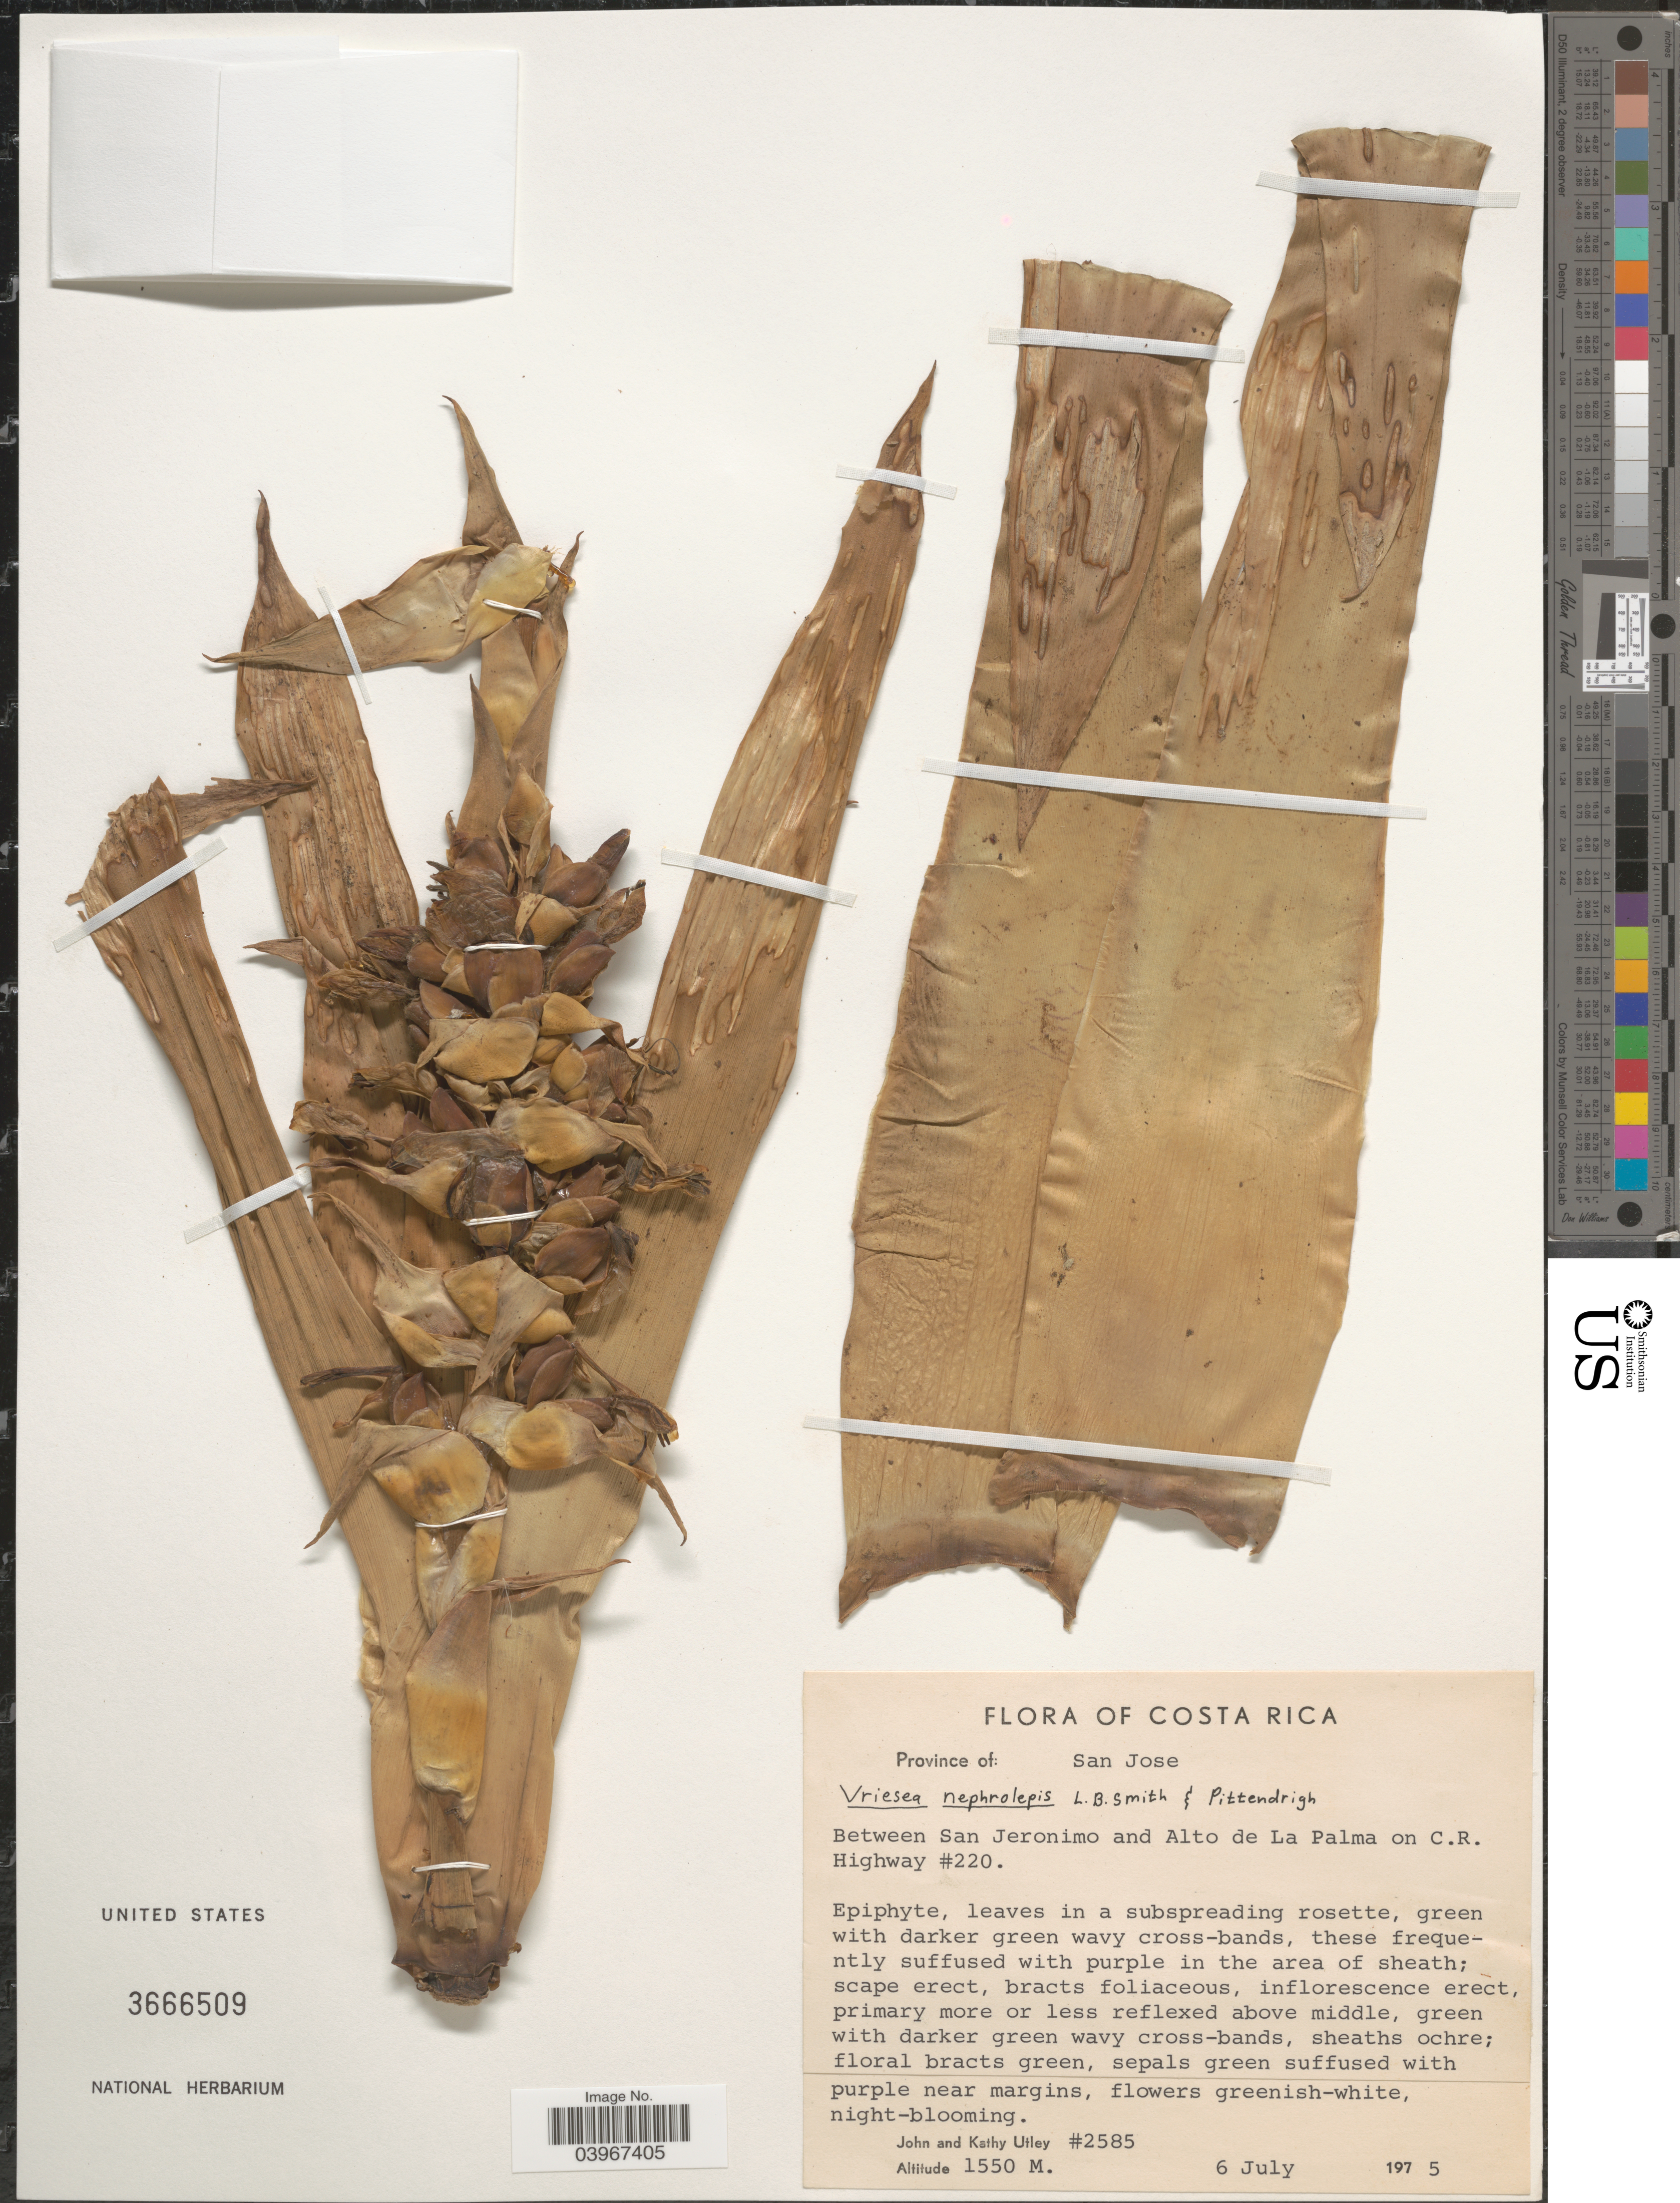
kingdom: Plantae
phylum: Tracheophyta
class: Liliopsida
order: Poales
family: Bromeliaceae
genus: Werauhia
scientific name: Werauhia nephrolepis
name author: (L.B. Sm. & Pittendr.) J.R. Grant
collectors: J. F. Utley & K. Burt-Utley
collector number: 2585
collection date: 1975-07-06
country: Costa Rica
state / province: San José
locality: Between San Jeronimo and Alto de La Palma on C. R. Highway #220.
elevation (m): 1550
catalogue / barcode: US 3666509